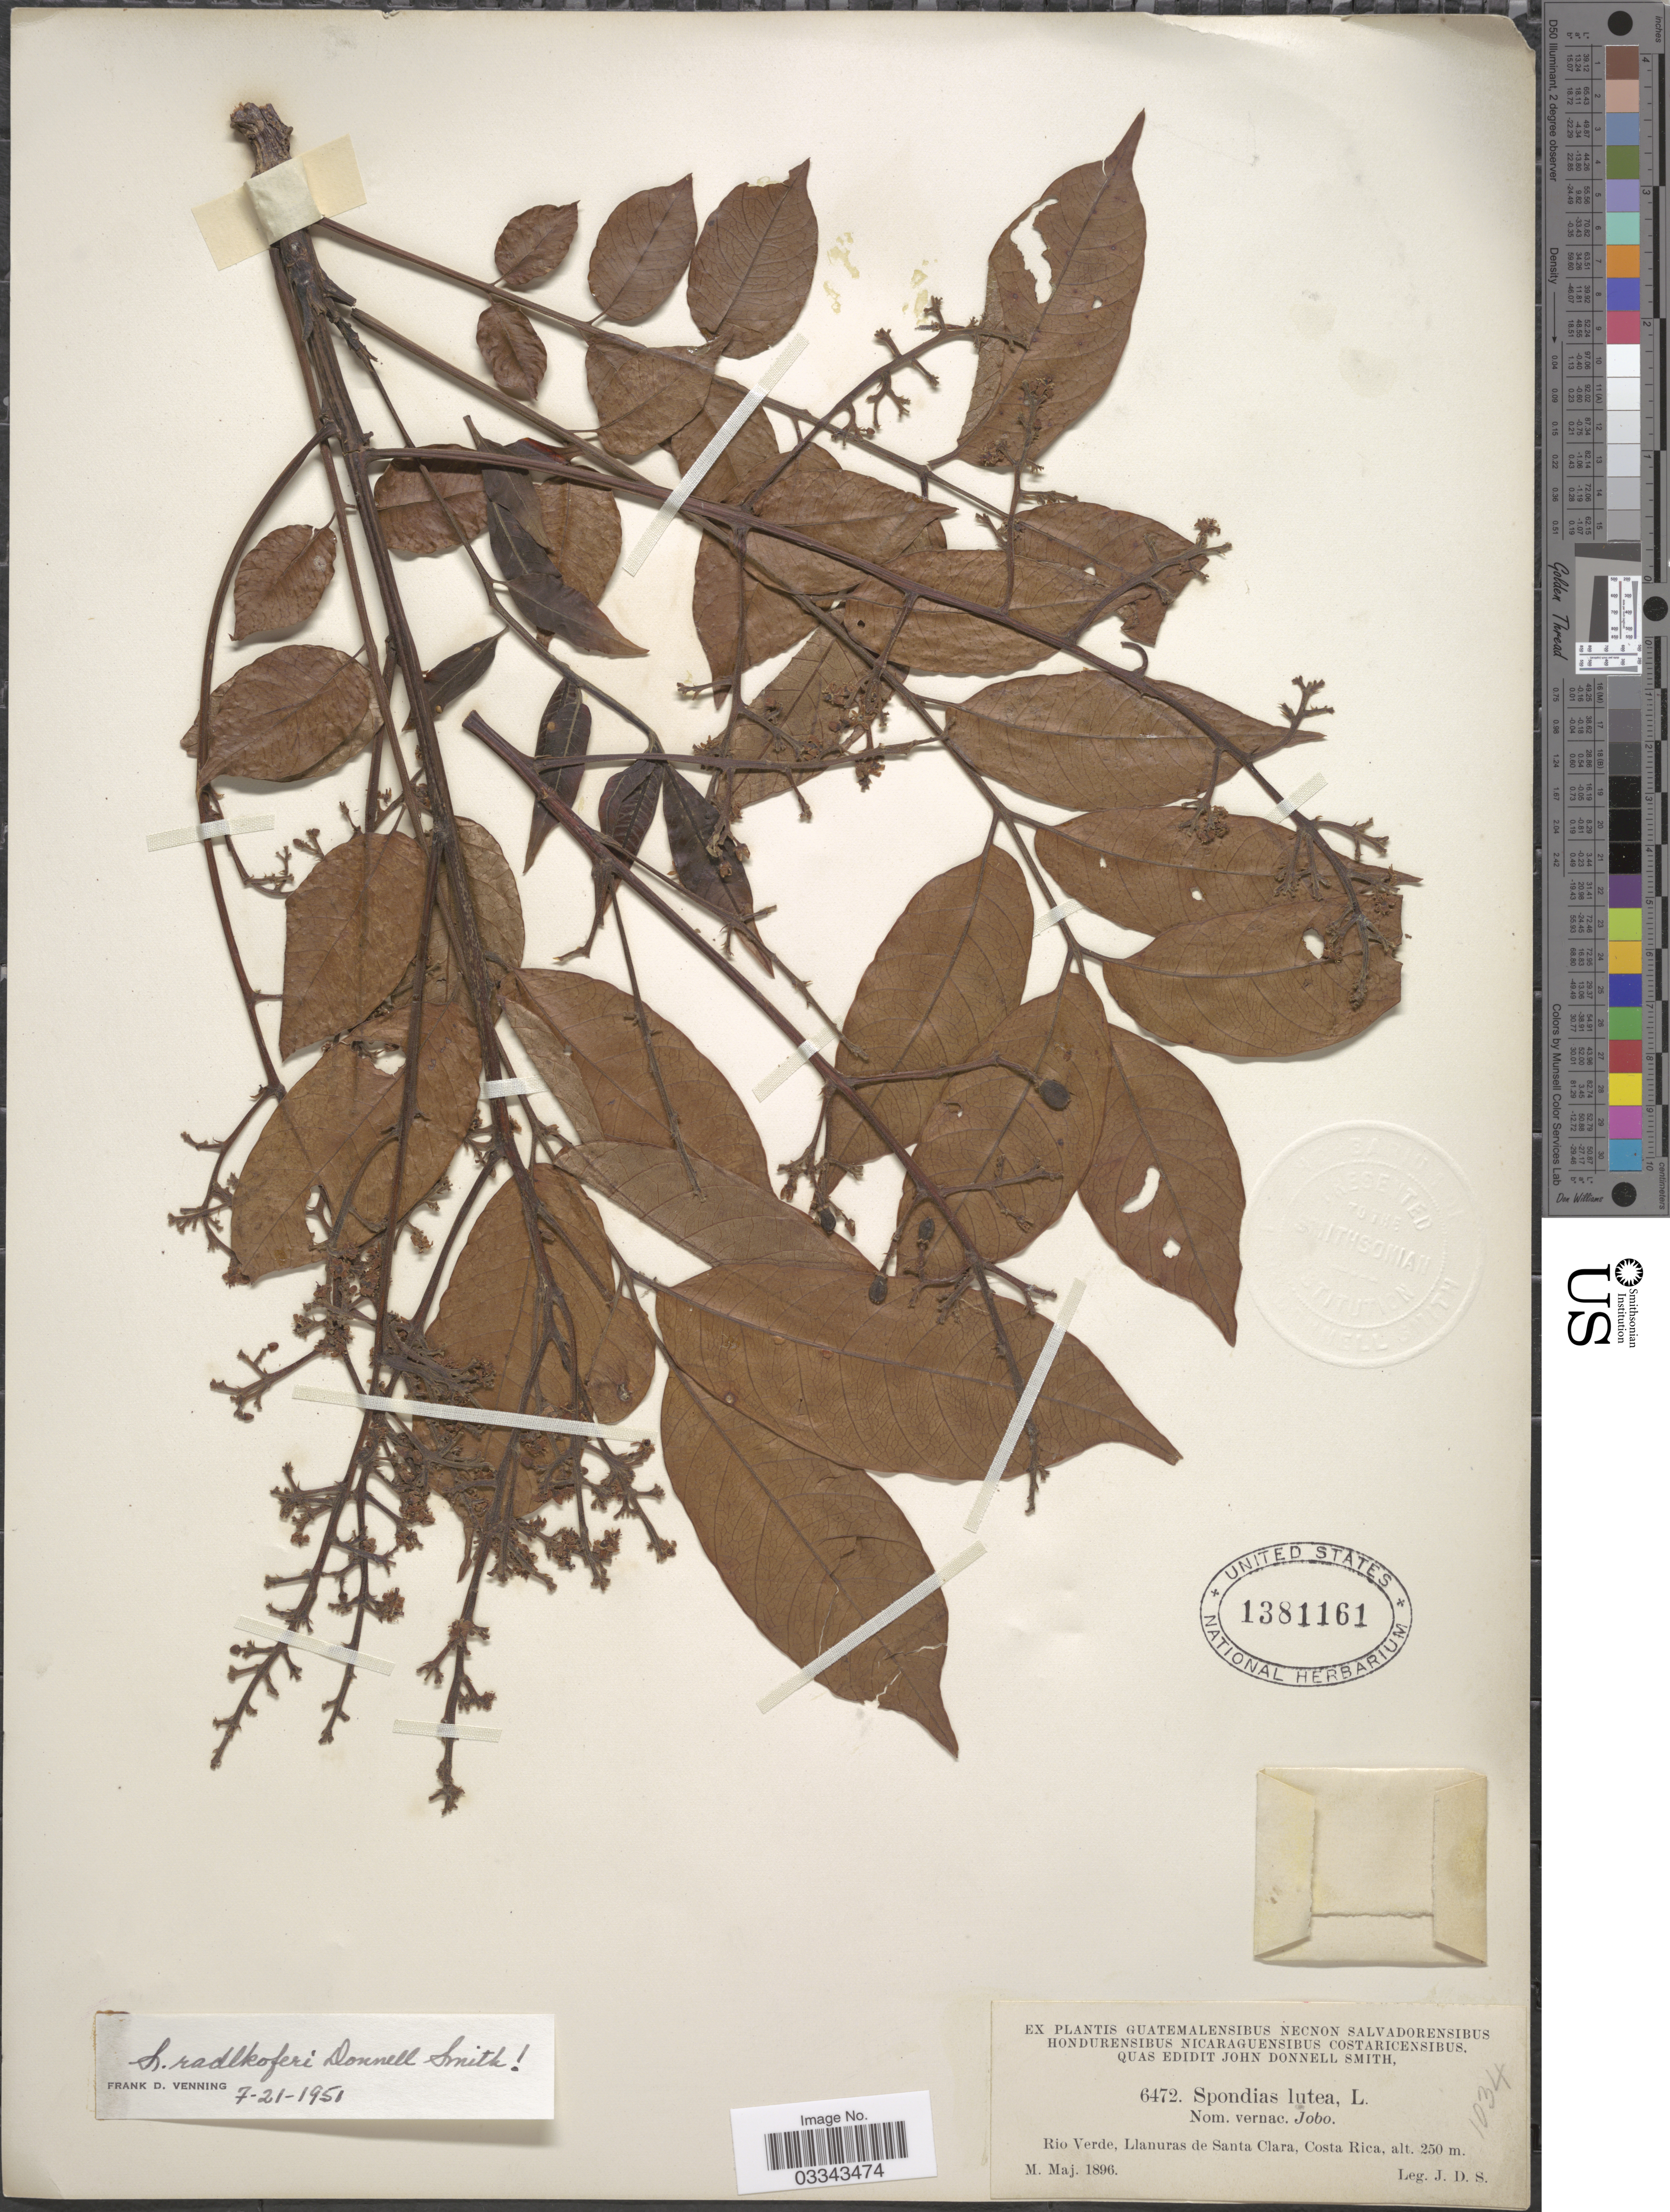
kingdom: Plantae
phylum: Tracheophyta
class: Magnoliopsida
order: Sapindales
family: Anacardiaceae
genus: Spondias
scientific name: Spondias radlkoferi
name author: Donn. Sm.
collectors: J. Donnell Smith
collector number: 6472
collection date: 1896-05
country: Costa Rica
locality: Rio Verde, Llanuras de Santa Clara.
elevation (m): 250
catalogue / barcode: US 1381161